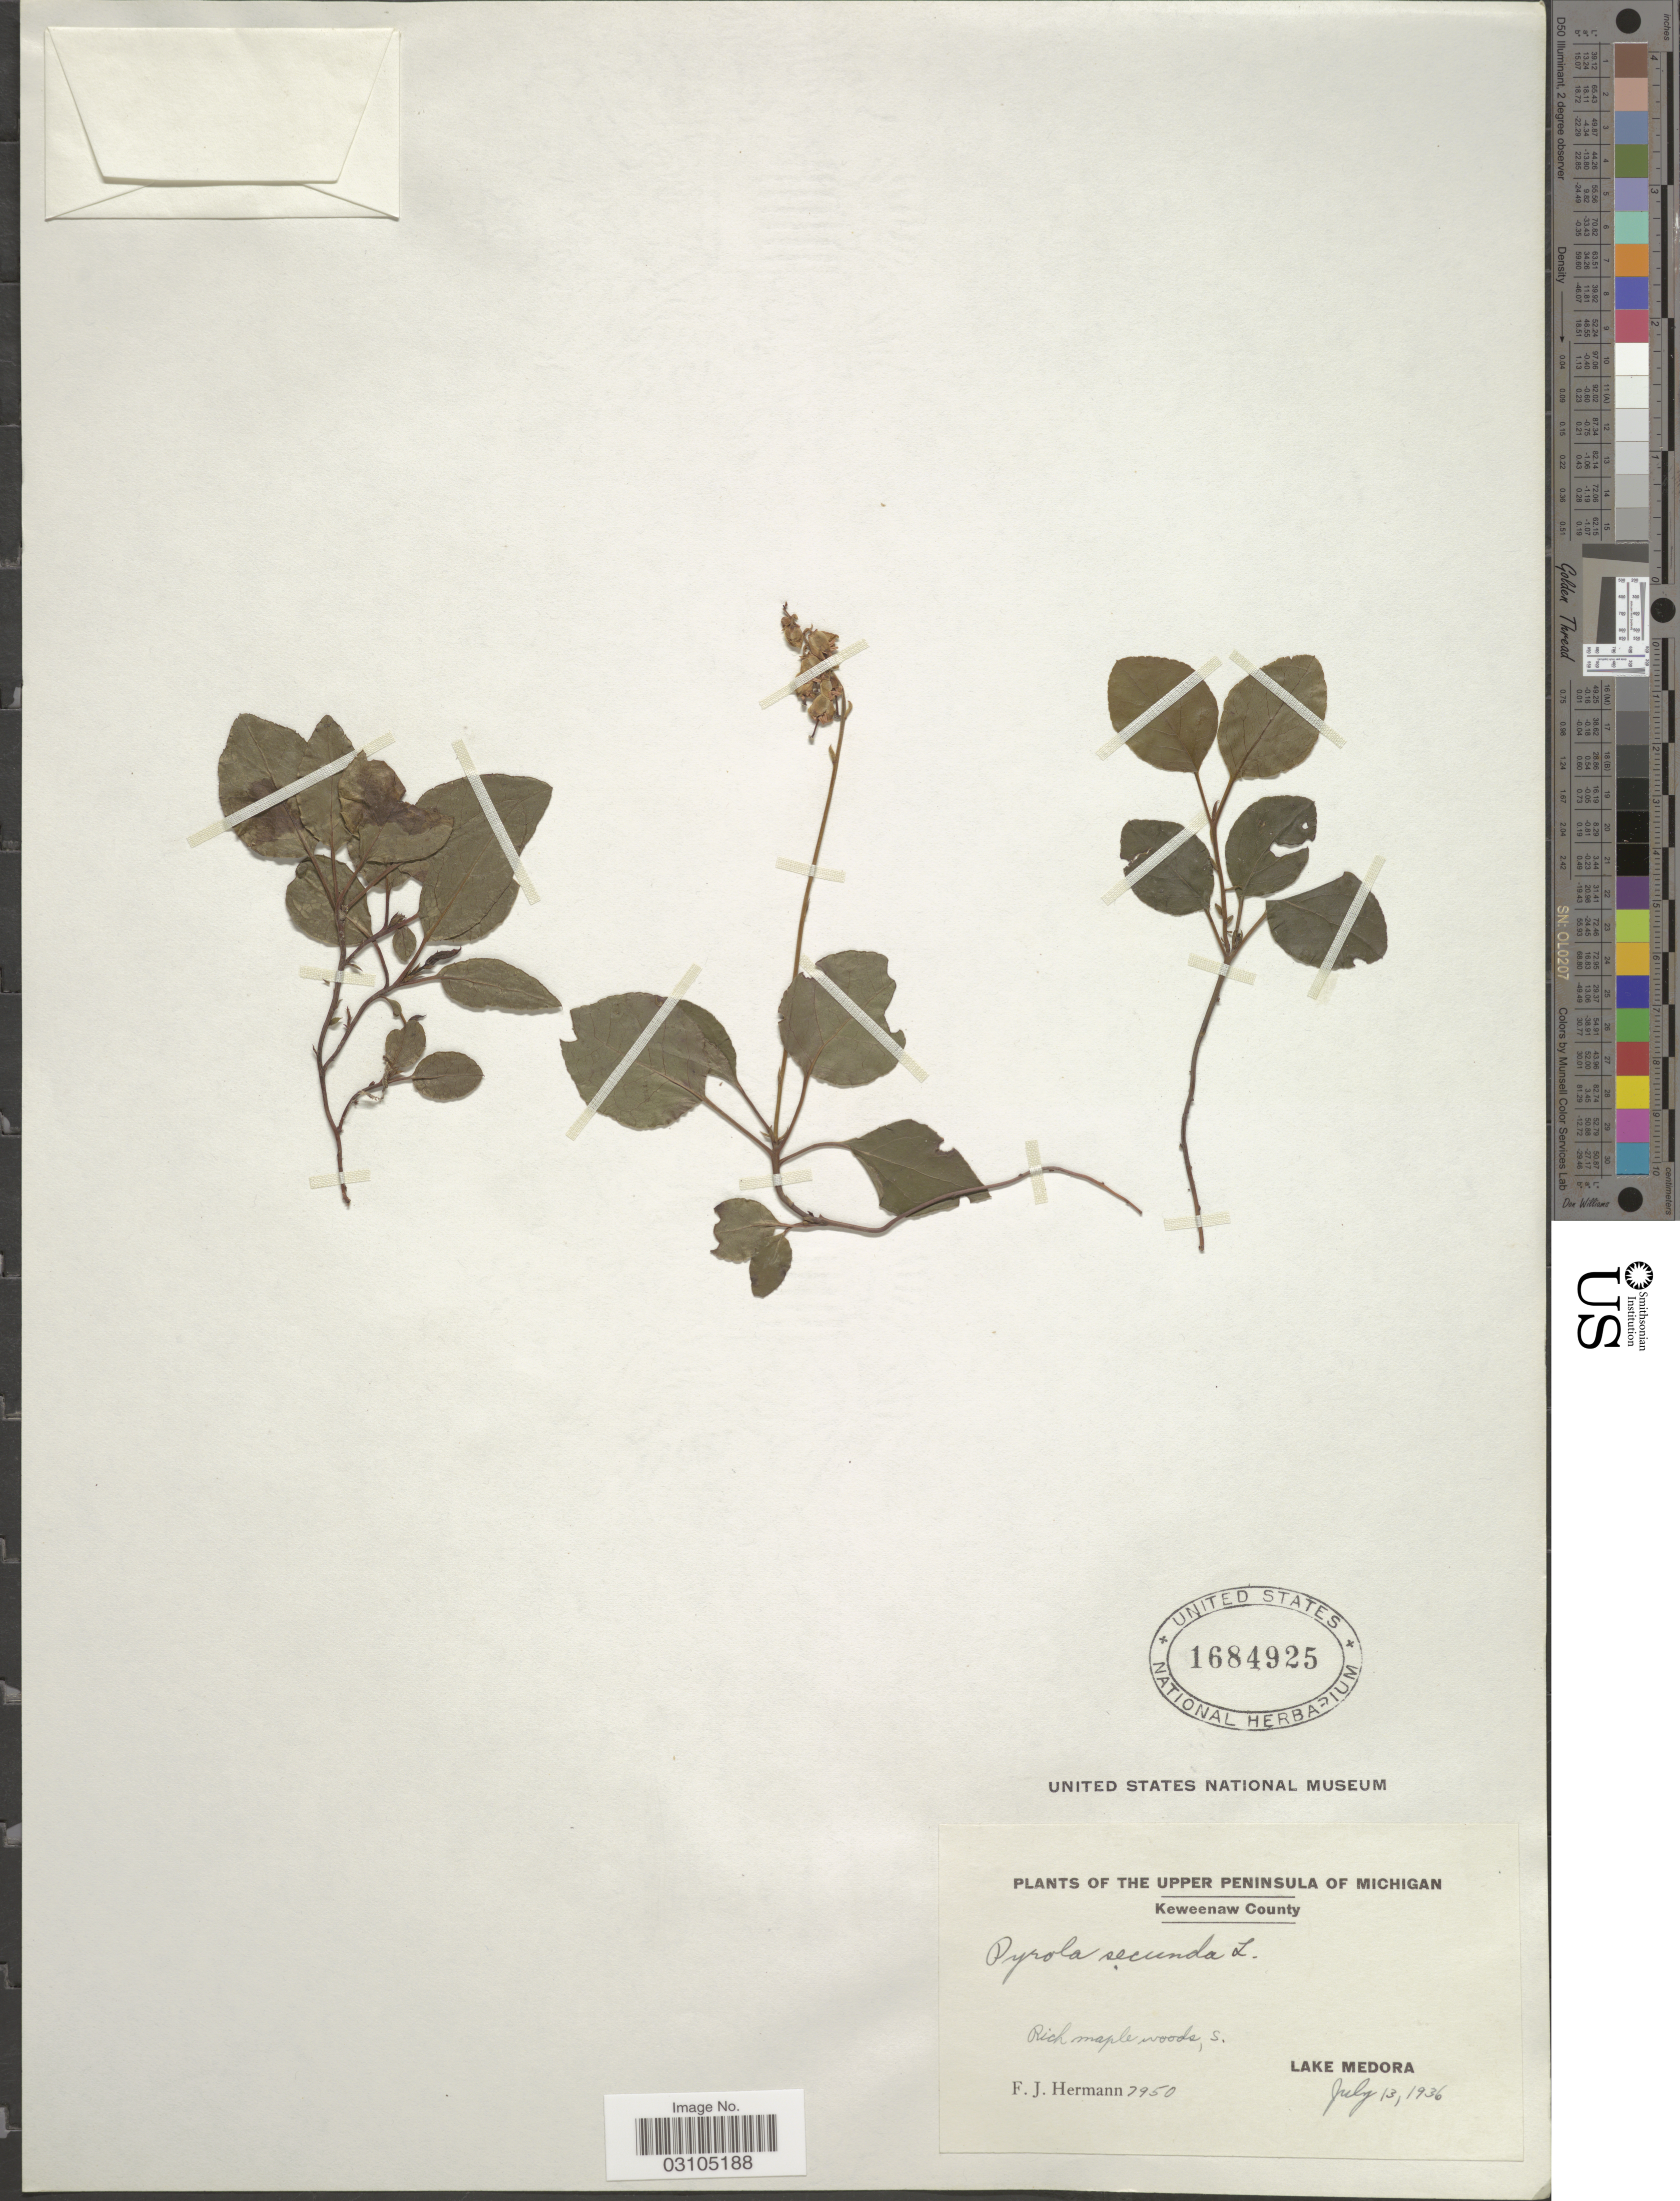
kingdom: Plantae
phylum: Tracheophyta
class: Magnoliopsida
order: Ericales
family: Ericaceae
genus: Orthilia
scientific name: Orthilia secunda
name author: (L.) House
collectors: F. J. Hermann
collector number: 7950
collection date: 1936-07-13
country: United States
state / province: Michigan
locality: Upper Peninsula of Michigan. Keweenaw County. Rich maple woods, S. Lake Medora.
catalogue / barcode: US 1684925